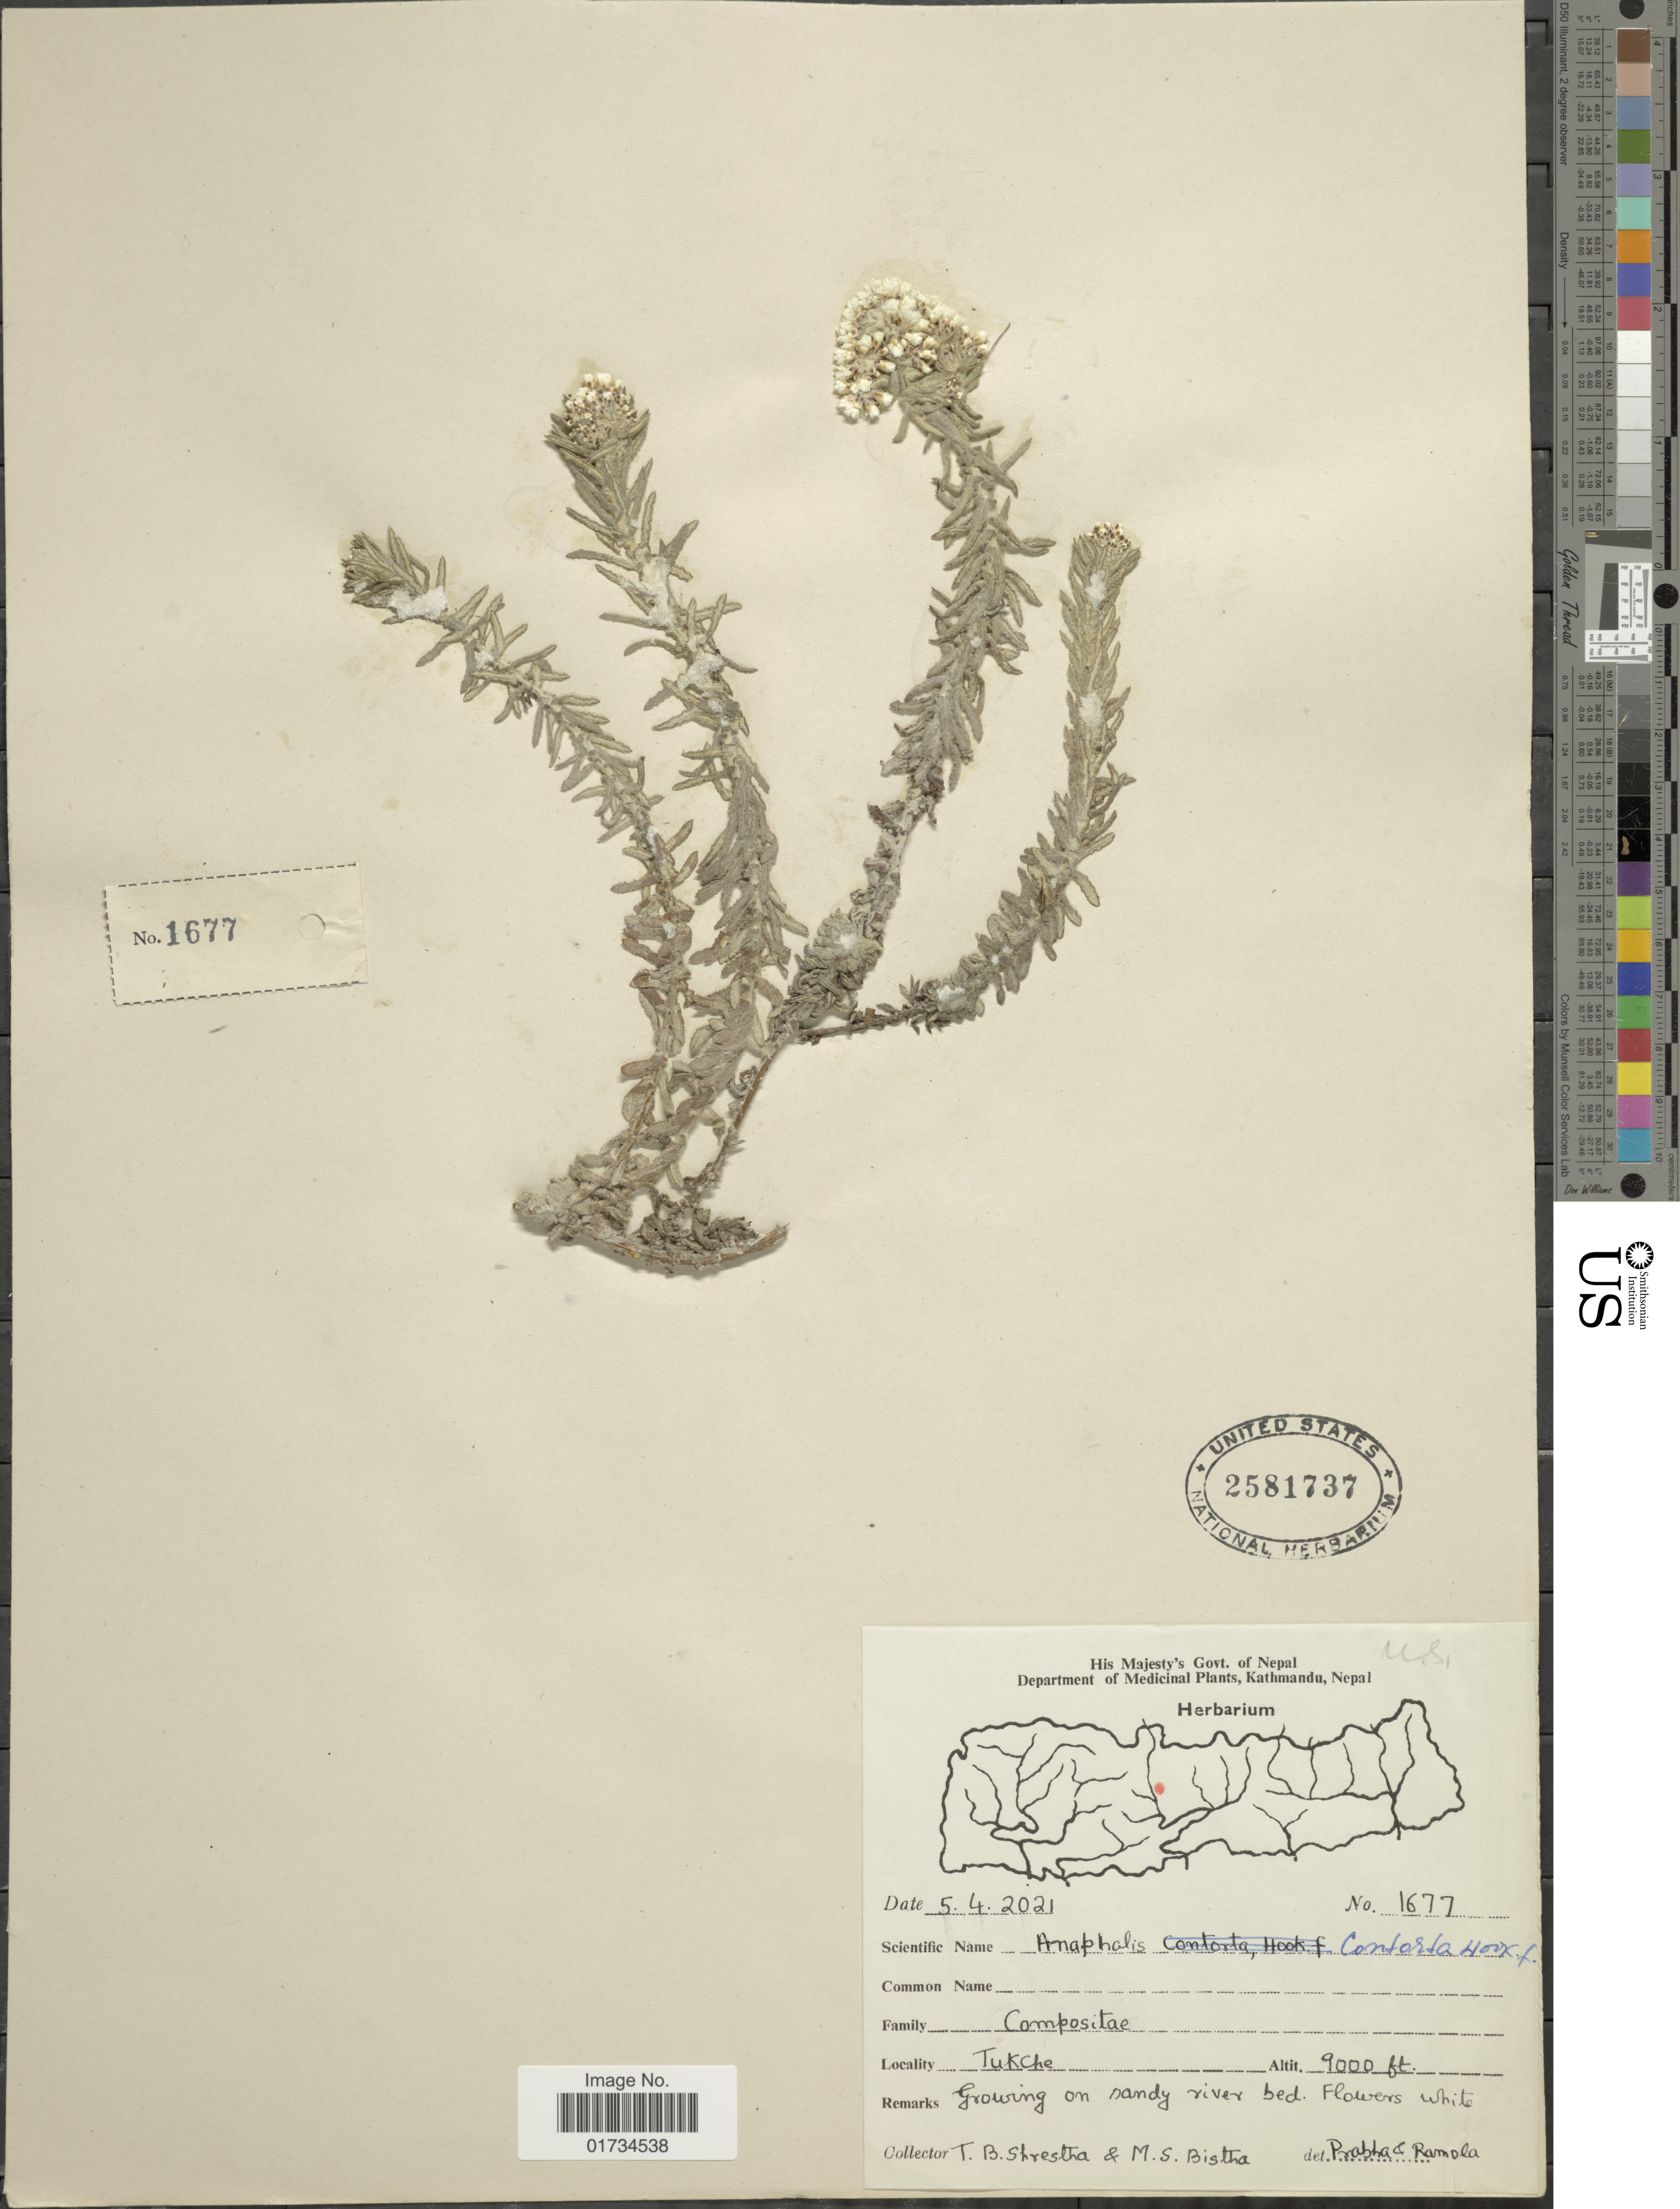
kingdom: Plantae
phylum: Tracheophyta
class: Magnoliopsida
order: Asterales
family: Asteraceae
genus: Anaphalis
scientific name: Anaphalis contorta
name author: (D. Don) Hook. f.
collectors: T. B. Shrestha & M. Bistha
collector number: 1677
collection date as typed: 5-4-2021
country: Nepal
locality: Kathmandu, Nepal. Tukche. Growing on sandy river bed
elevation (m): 2743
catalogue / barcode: US 2581737